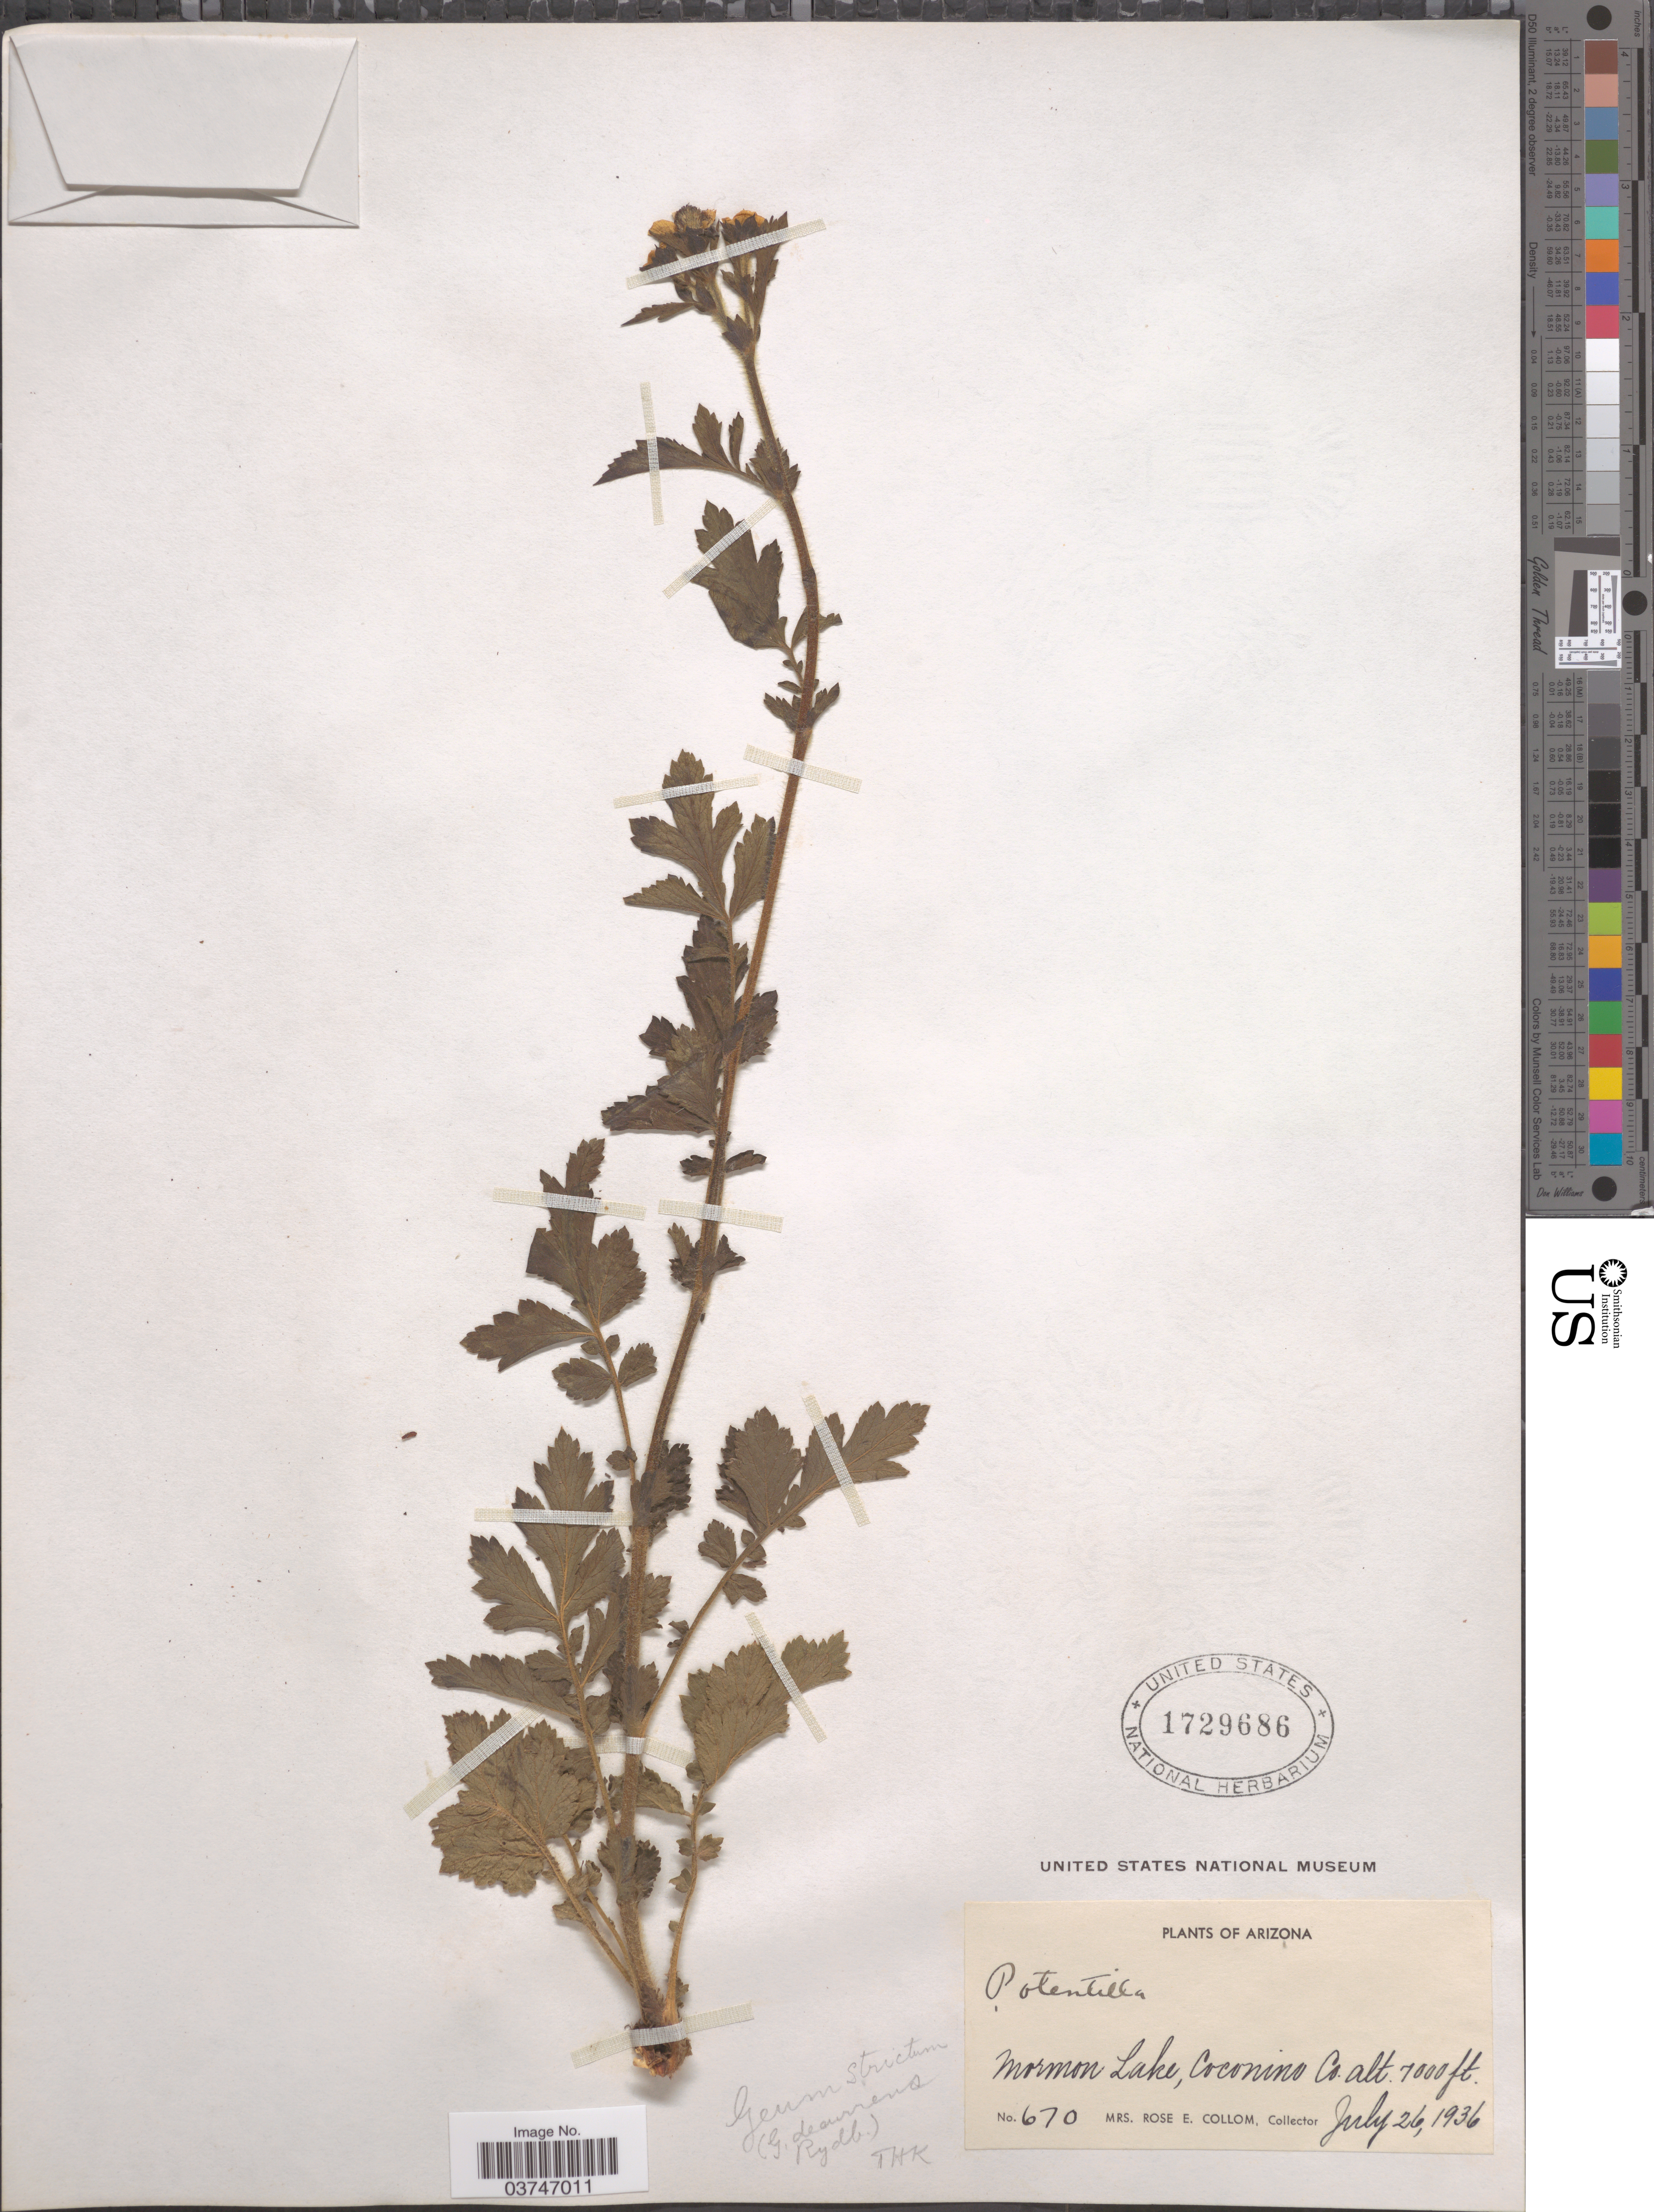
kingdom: Plantae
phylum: Tracheophyta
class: Magnoliopsida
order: Rosales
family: Rosaceae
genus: Geum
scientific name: Geum aleppicum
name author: Jacq.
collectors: R. E. Collom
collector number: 670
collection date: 1936-07-26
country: United States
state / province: Arizona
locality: Mormon Lake, Coconino Co.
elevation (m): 2134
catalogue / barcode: US 1729686